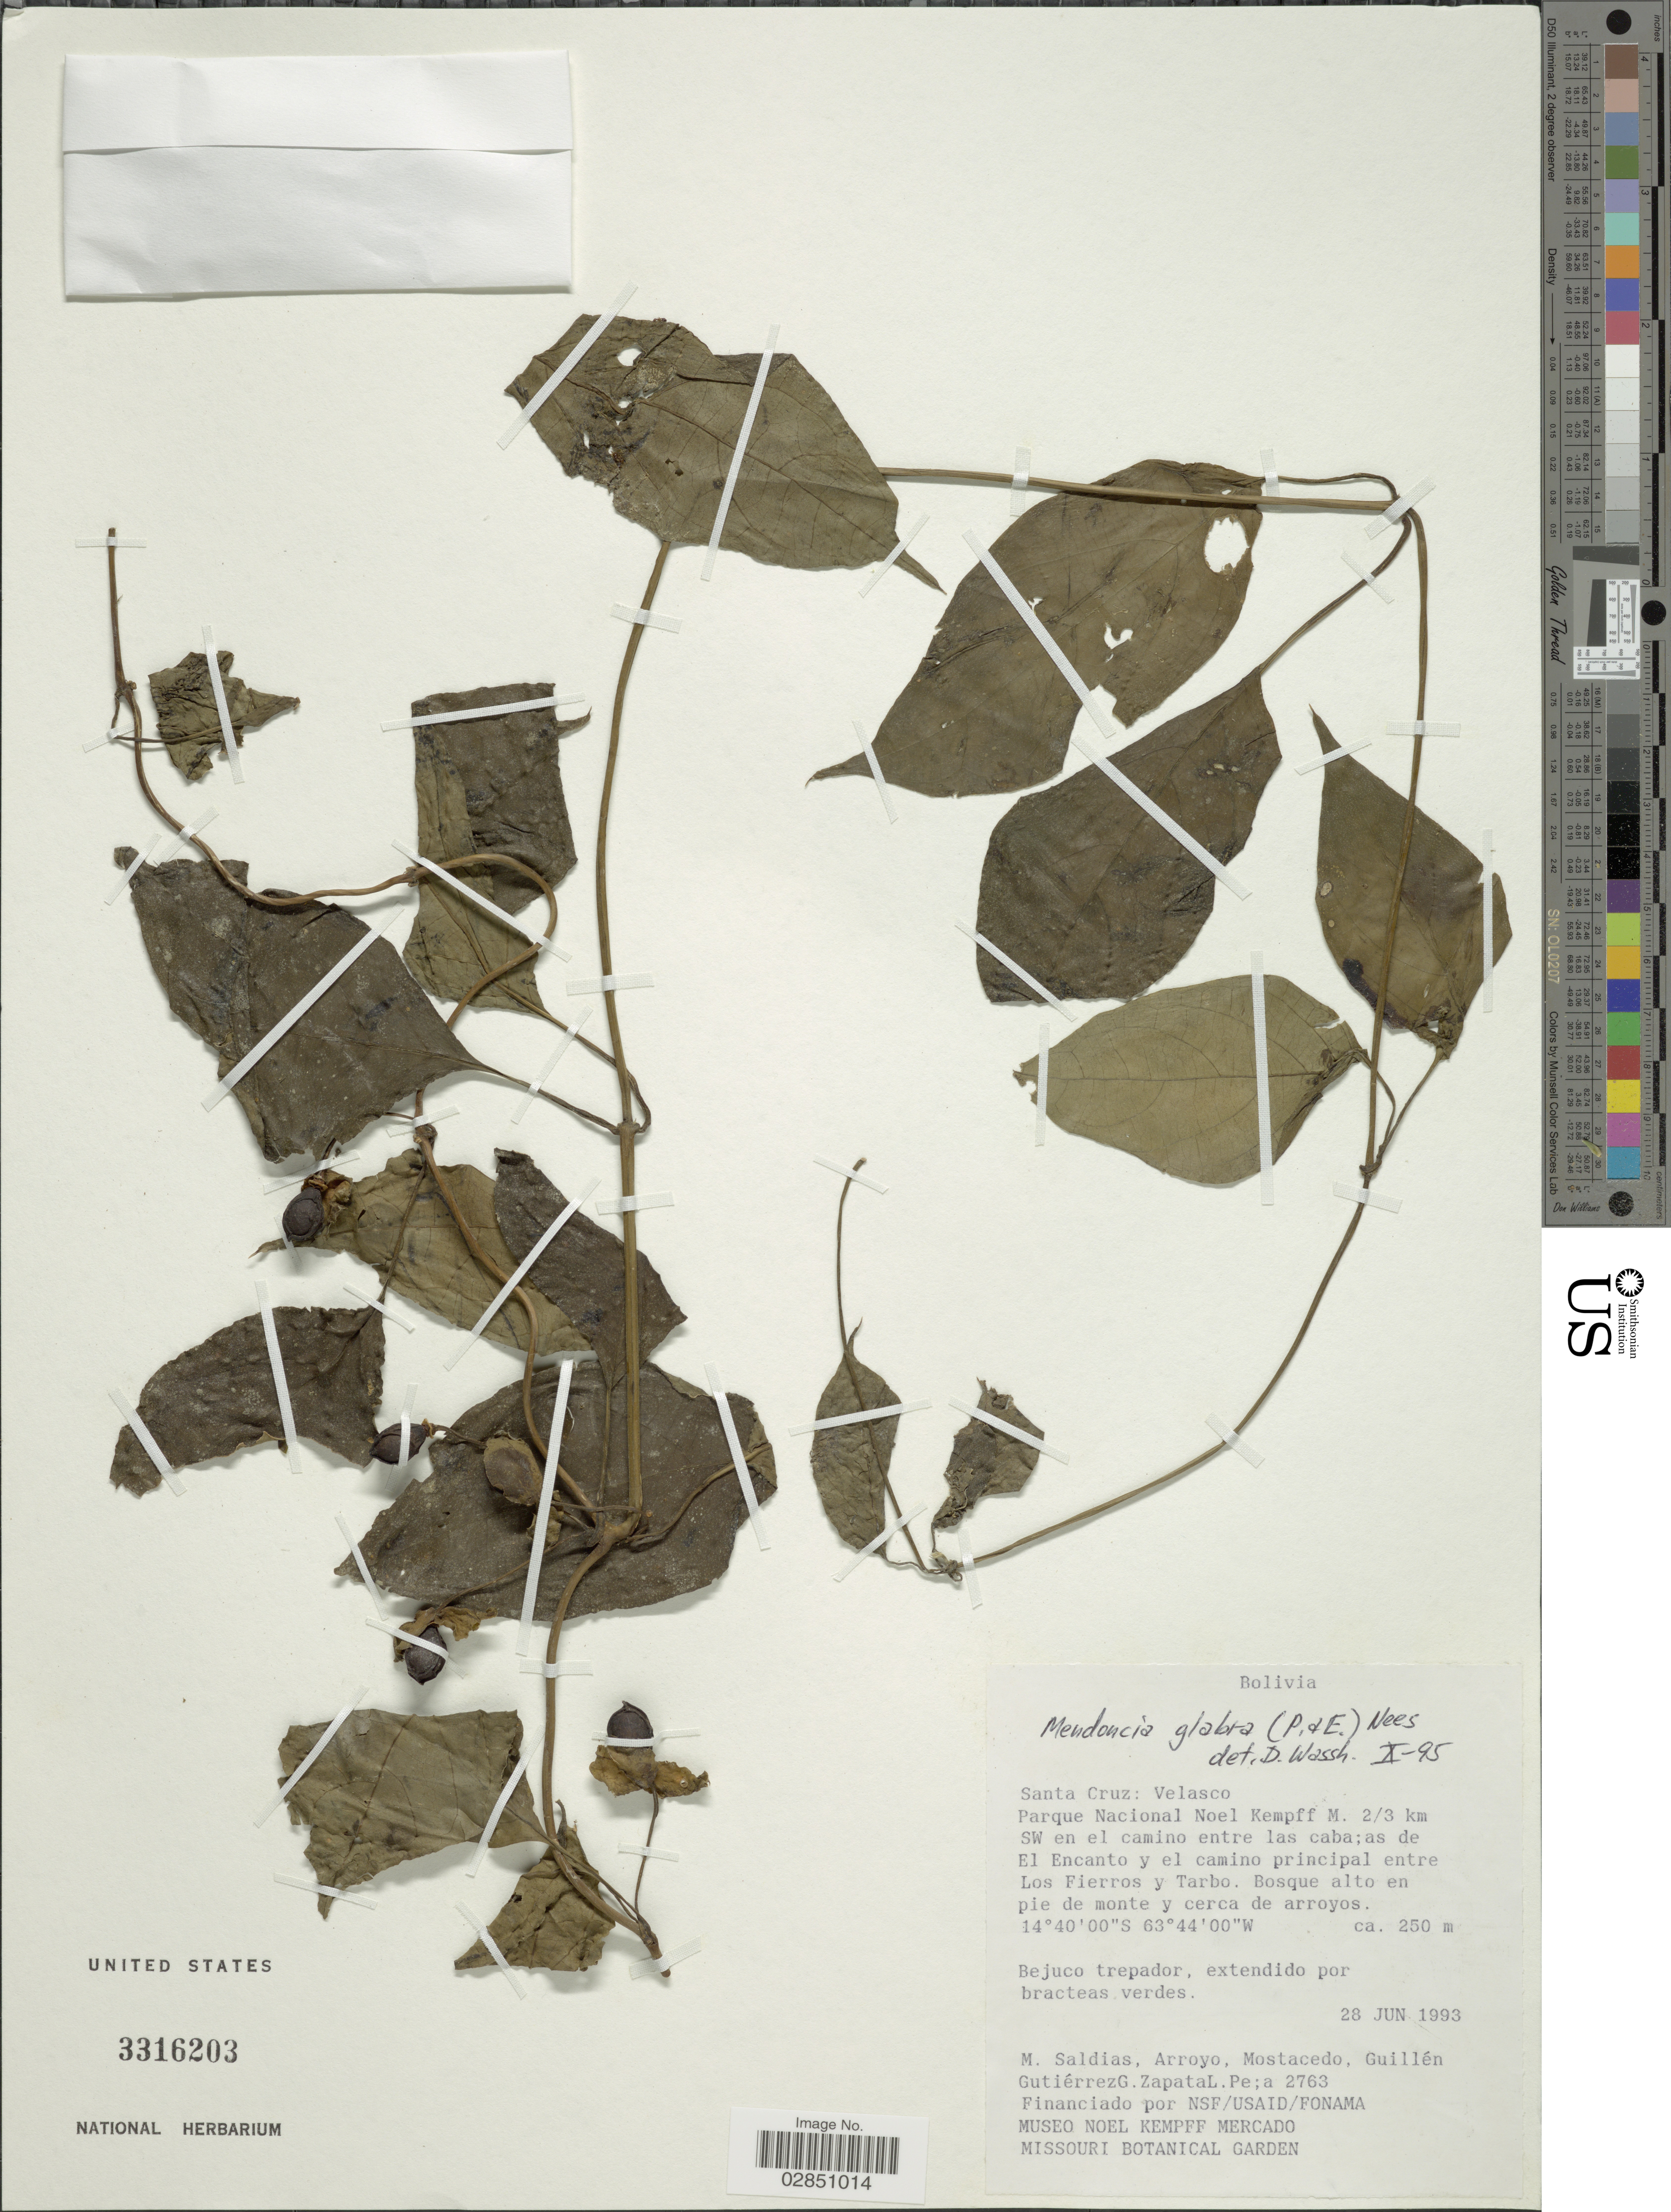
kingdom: Plantae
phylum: Tracheophyta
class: Magnoliopsida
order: Lamiales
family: Acanthaceae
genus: Mendoncia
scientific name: Mendoncia glabra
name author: (Poepp. & Endl.) Nees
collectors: M. Saldias, Arroyo, --, Mostacedo, --, -- Guillen & et al.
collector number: a2763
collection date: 1993-06-28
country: Bolivia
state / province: Santa Cruz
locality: Velasco, Parque Nacional Noel Kempff M. 2/3 km SW en el camino entre las caba;as de El Encanto y el camino principal entre Los Fierros y Tarbo.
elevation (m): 250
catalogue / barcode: US 3316203